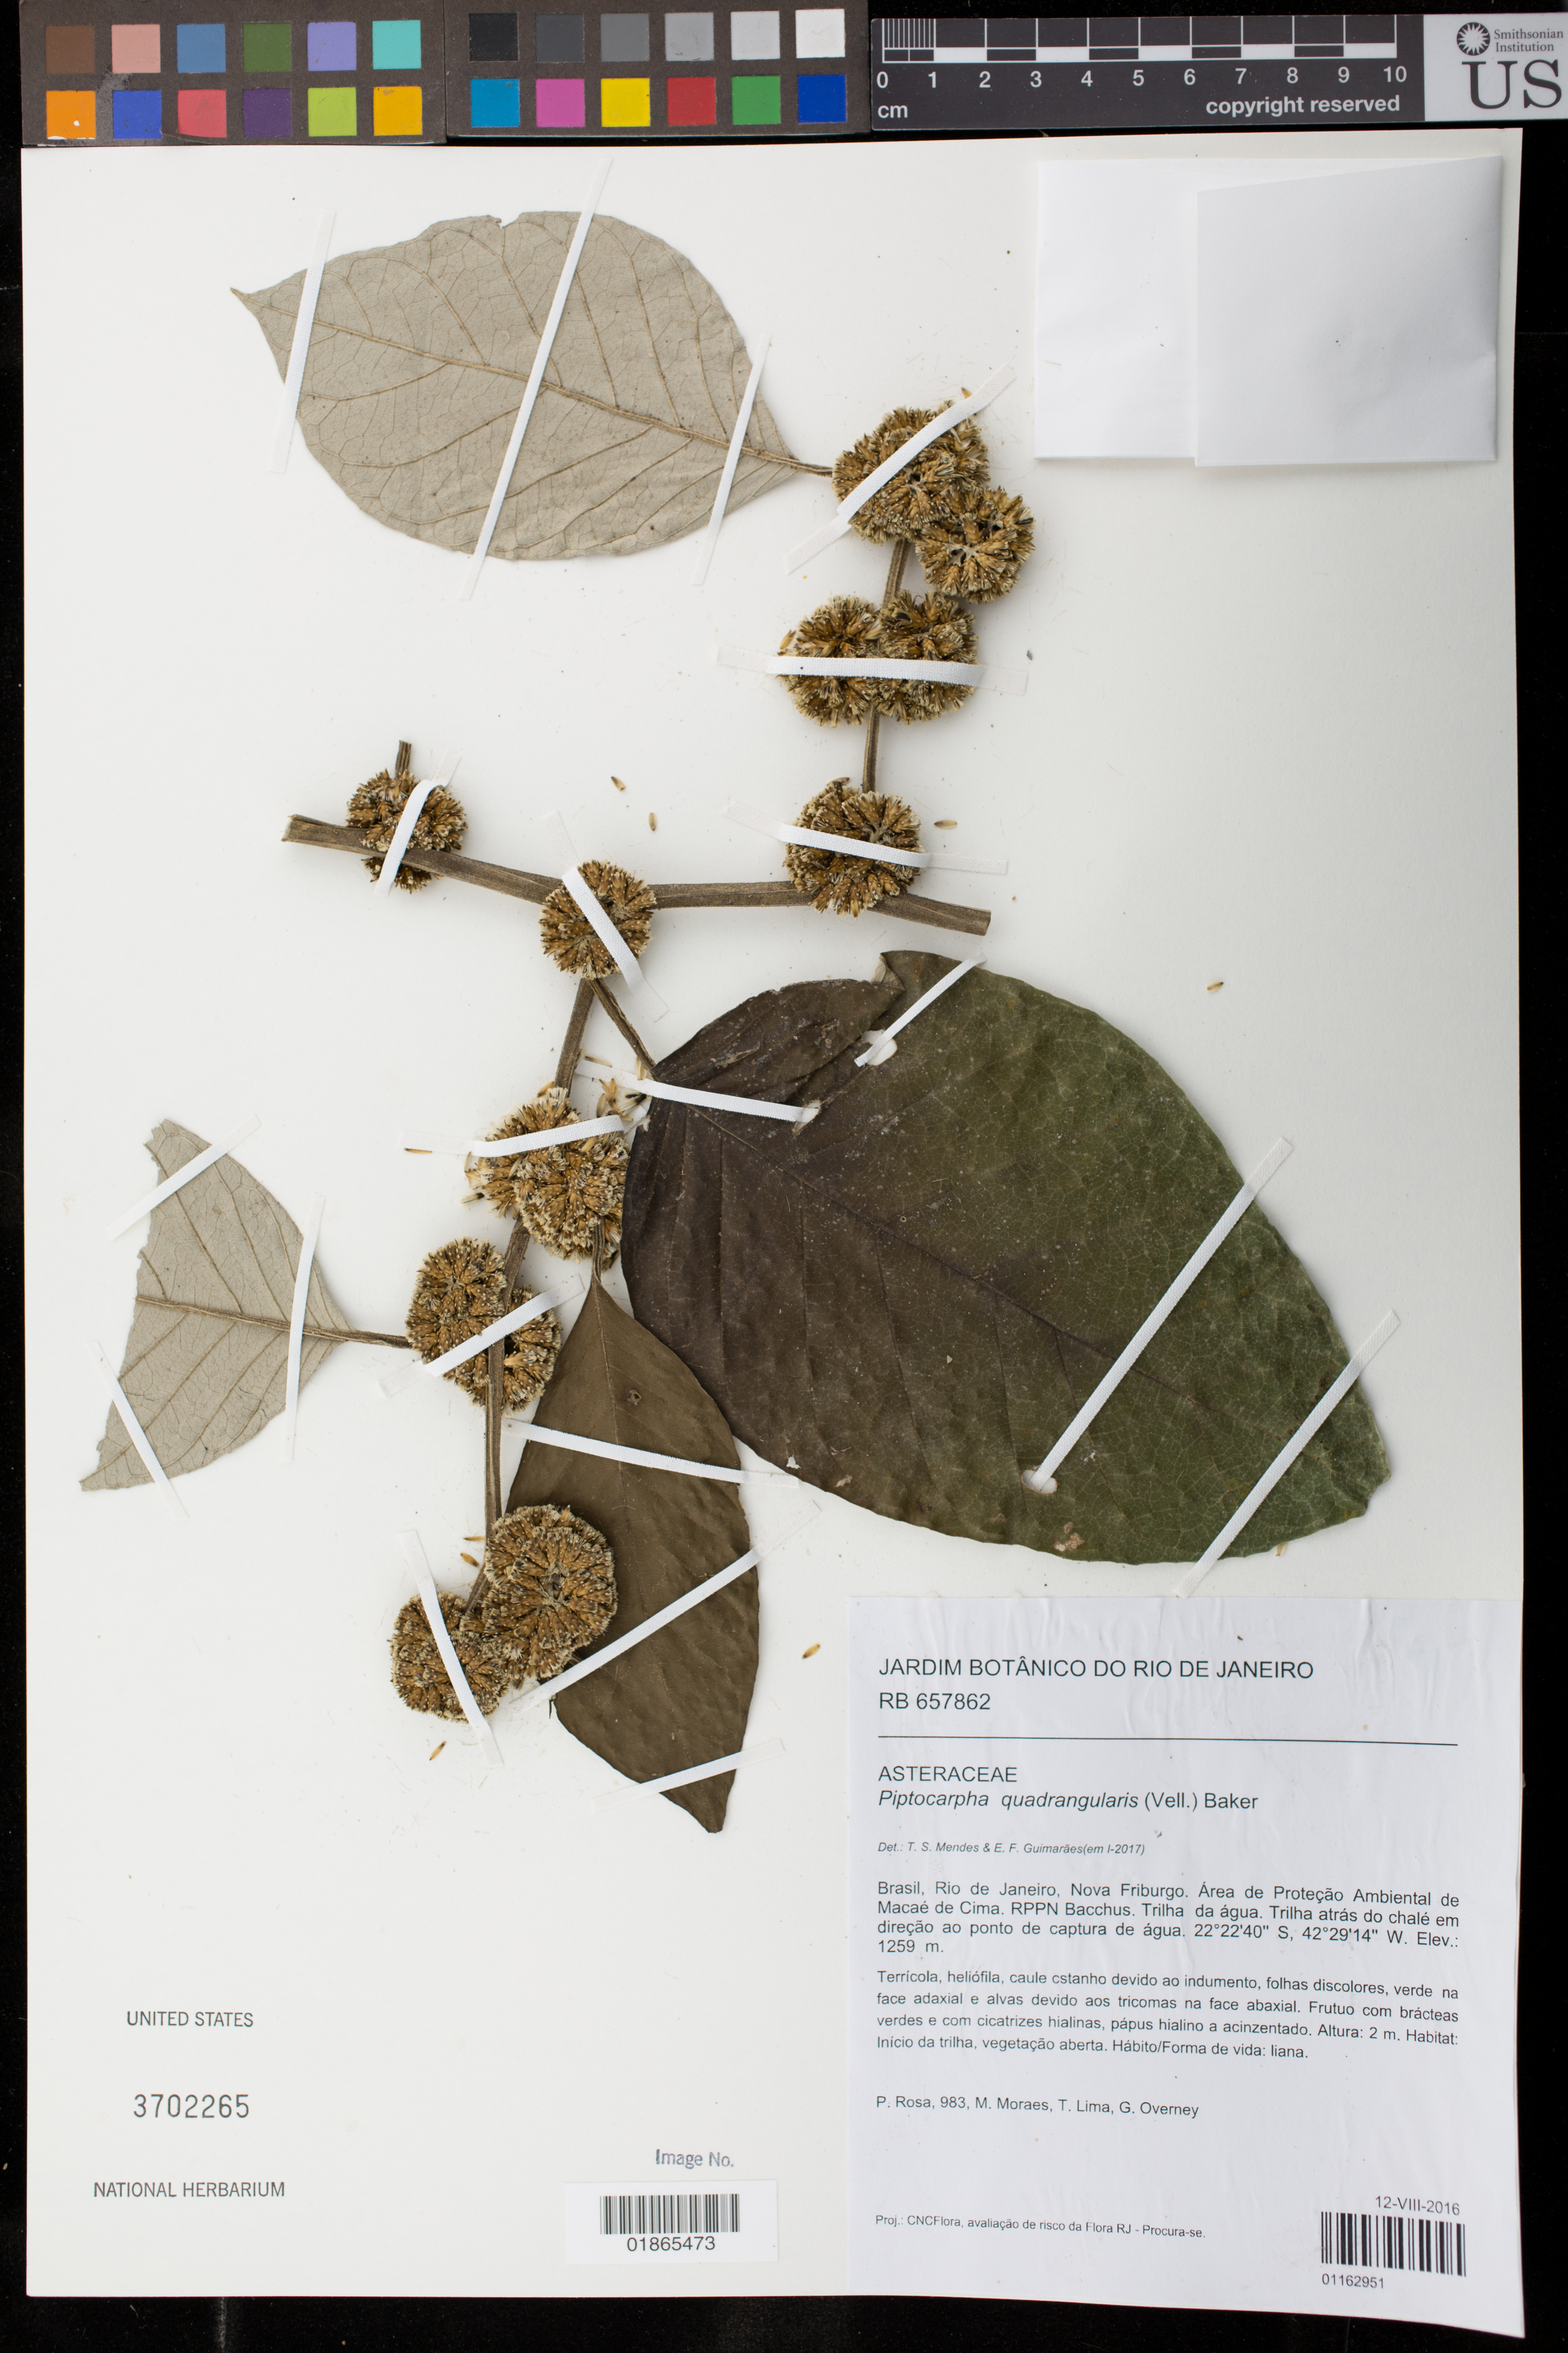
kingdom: Plantae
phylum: Tracheophyta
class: Magnoliopsida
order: Asterales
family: Asteraceae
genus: Piptocarpha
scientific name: Piptocarpha quadrangularis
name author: (Vell.) Baker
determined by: Mendes, T. S.; Guimarães, E. F.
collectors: P. Rosa, M. Moraes, T. Lima & G. Overney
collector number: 983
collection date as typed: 12-VIII-2016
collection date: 2016-08-12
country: Brazil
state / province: Rio de Janeiro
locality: Nova Friburgo. Area de Protecao Ambiental de Macae de Cima. RPPN Bacchus.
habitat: Trilha de agua. Trilha atras do chale em direcao ao ponto de captura de agua.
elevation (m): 1259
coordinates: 22 22 40 S, 42 29 14 W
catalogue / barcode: US 3702265